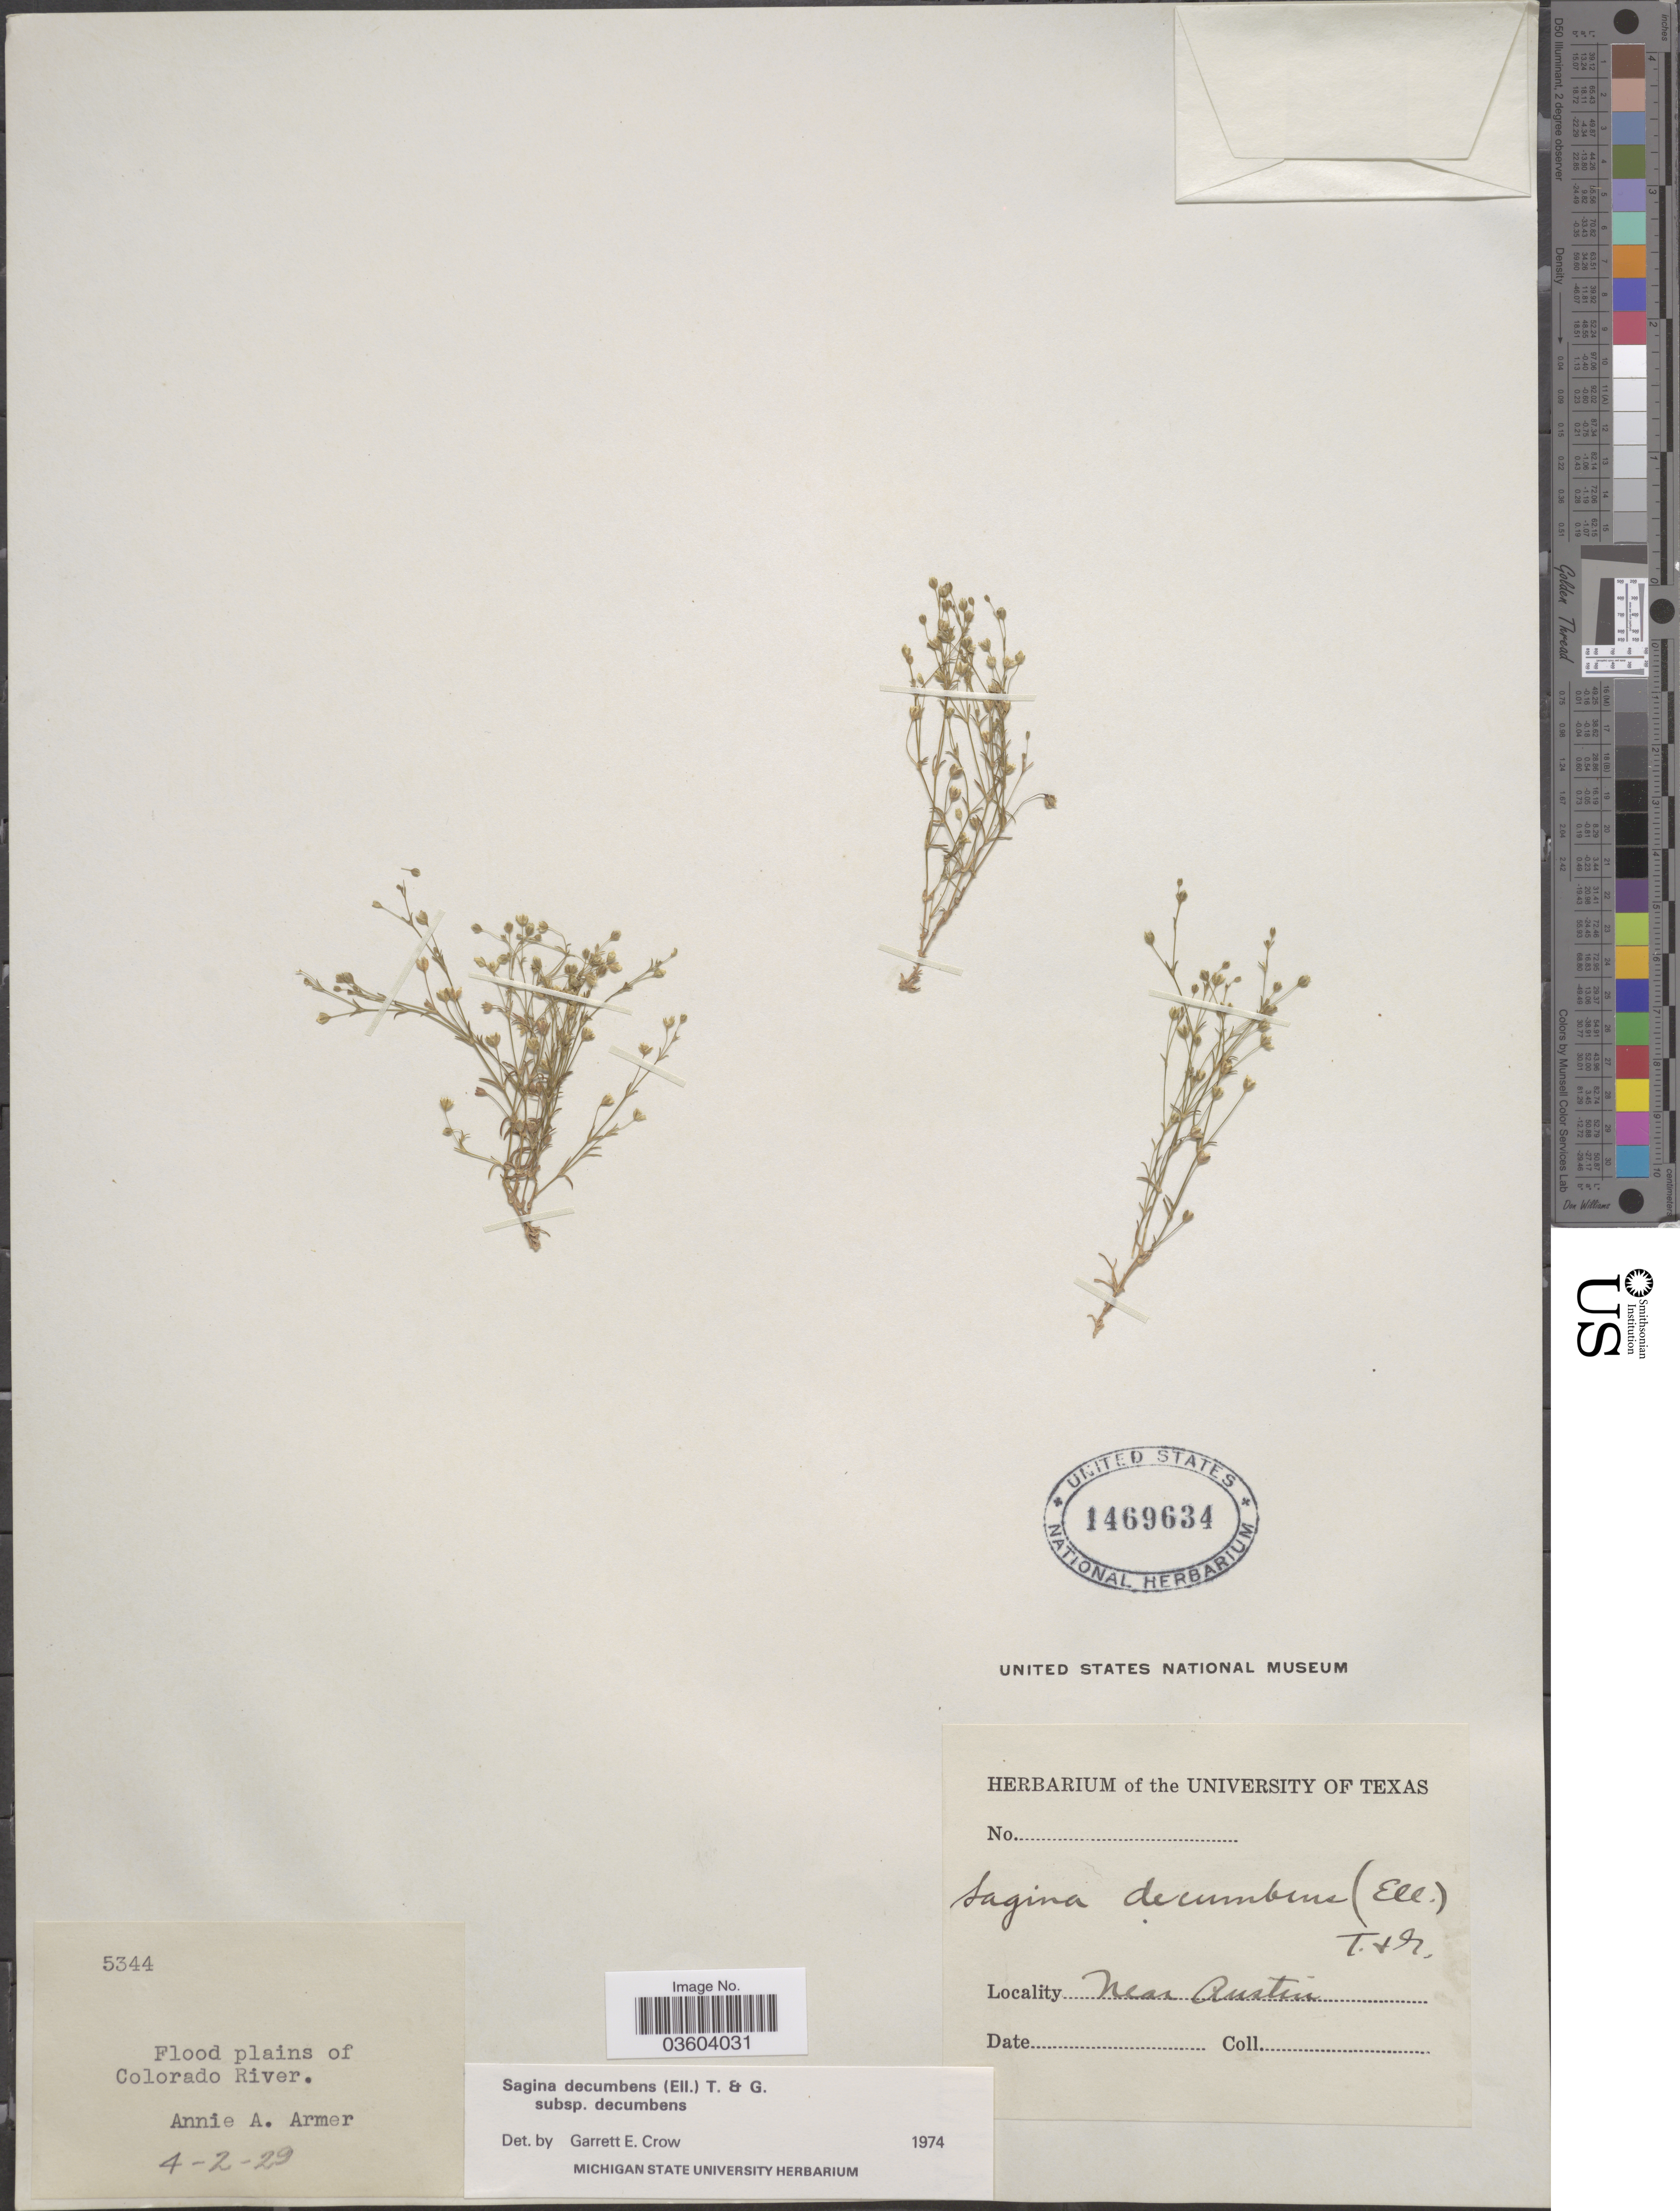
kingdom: Plantae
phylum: Tracheophyta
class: Magnoliopsida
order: Caryophyllales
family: Caryophyllaceae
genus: Sagina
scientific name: Sagina decumbens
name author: (Elliott) Torr. & A. Gray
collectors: A. Armer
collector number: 5344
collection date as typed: Transcribed d/m/y: 2/4/29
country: United States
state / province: Colorado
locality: Flood plains of Colorado River. Near Austin.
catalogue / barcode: US 1469634